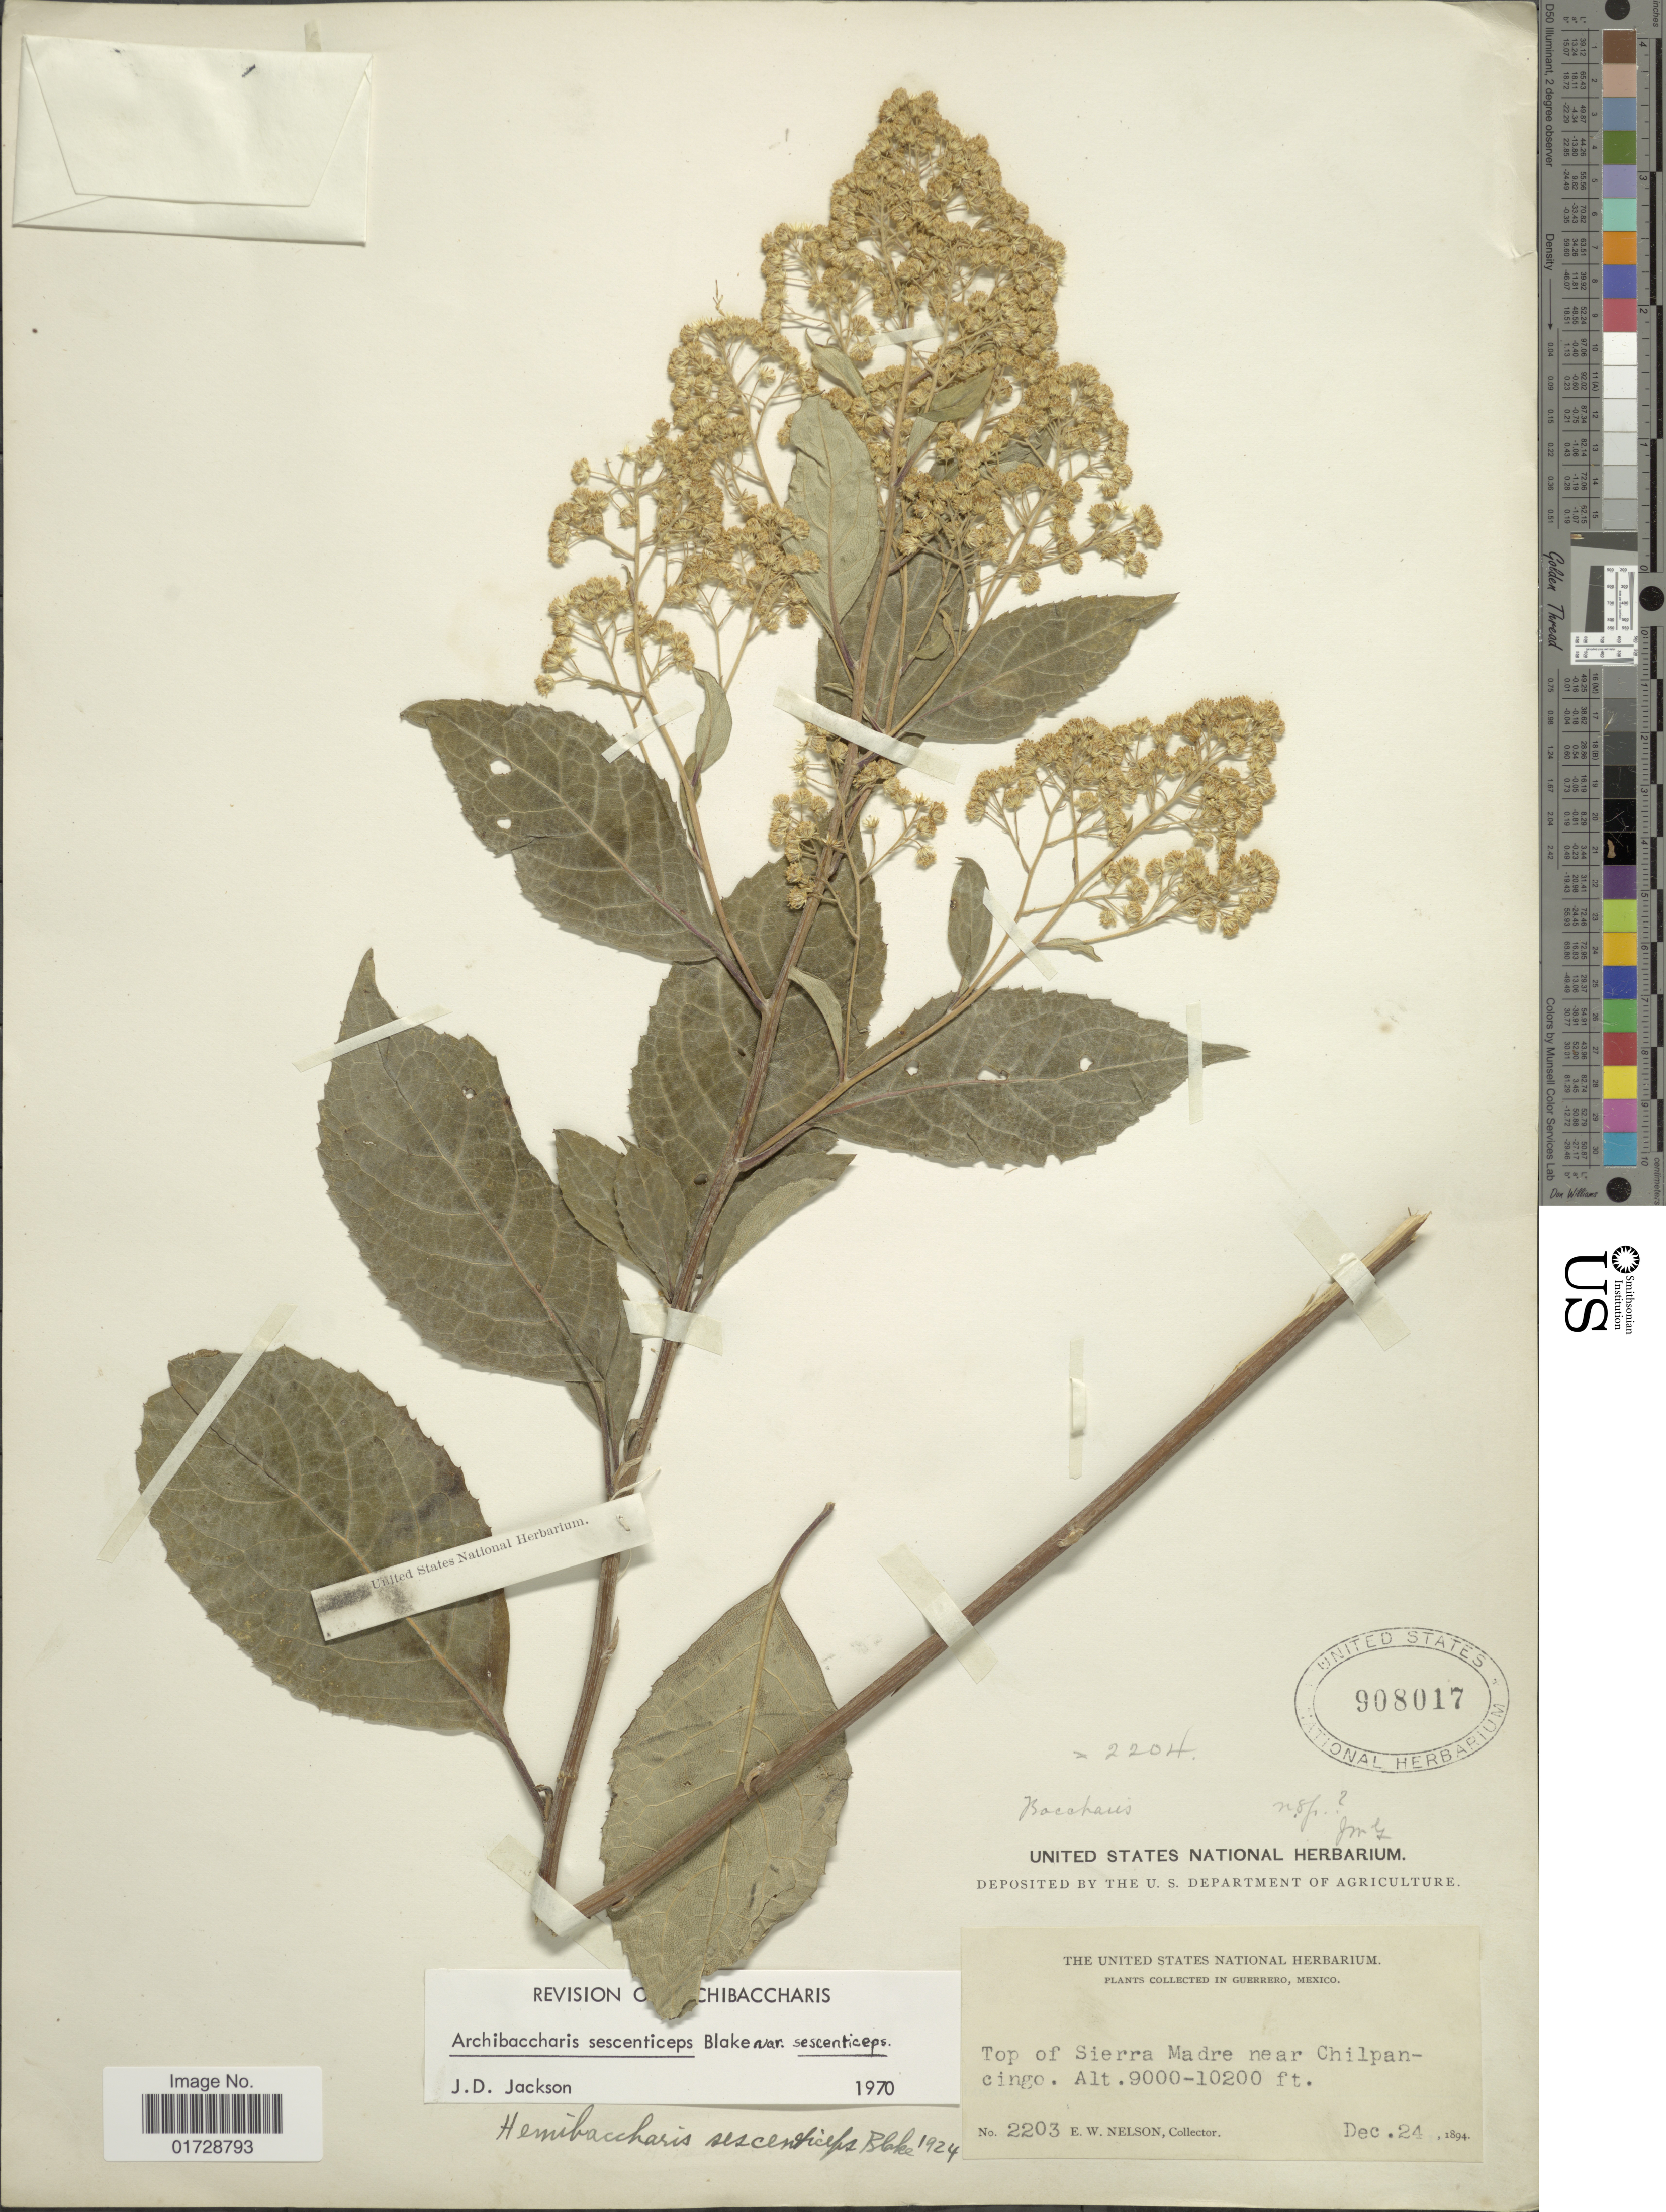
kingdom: Plantae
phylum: Tracheophyta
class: Magnoliopsida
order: Asterales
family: Asteraceae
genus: Archibaccharis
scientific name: Archibaccharis sescenticeps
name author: (S.F. Blake) S.F. Blake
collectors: E. W. Nelson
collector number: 2203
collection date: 1894-12-24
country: Mexico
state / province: Guerrero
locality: Top of Sierra Madre near Chilpancingo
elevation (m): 2743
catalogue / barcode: US 908017